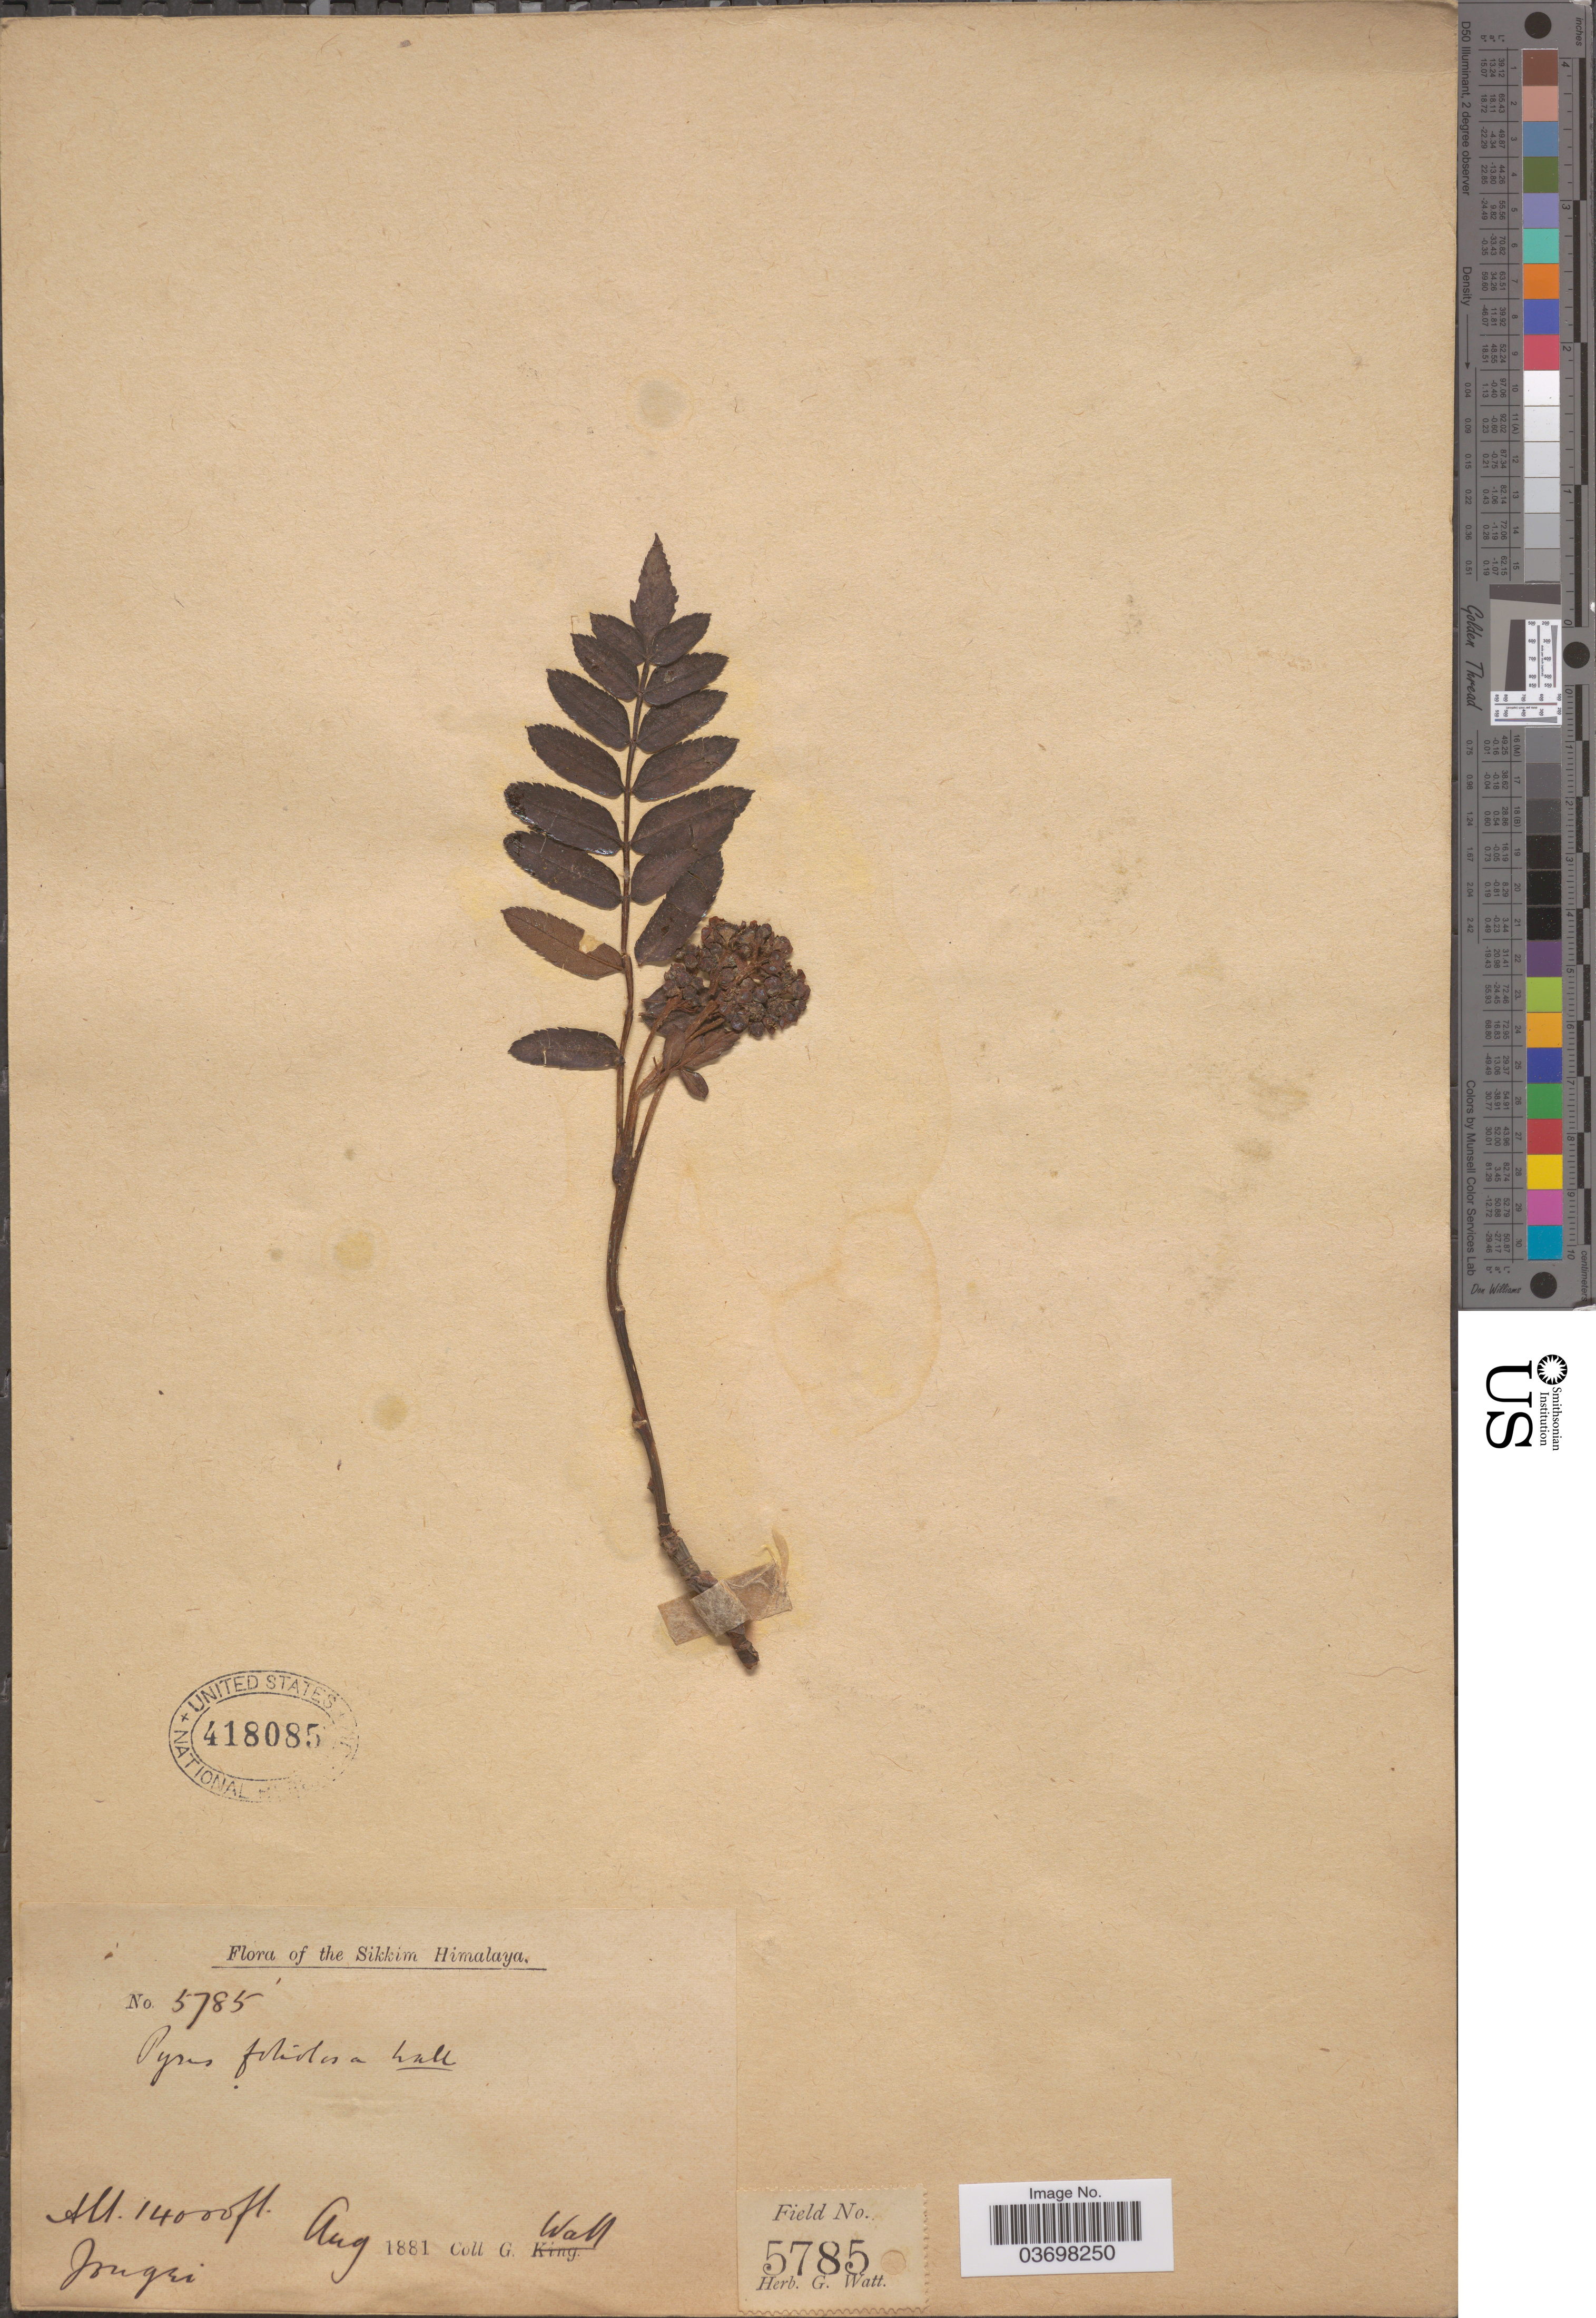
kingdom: Plantae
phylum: Tracheophyta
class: Magnoliopsida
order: Rosales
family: Rosaceae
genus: Sorbus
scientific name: Sorbus foliolosa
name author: (Wall.) Spach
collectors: G. Wall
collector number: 5785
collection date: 1881-08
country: India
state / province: Sikkim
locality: Sikkim Himalaya. Jongri.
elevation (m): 4267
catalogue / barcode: US 418085